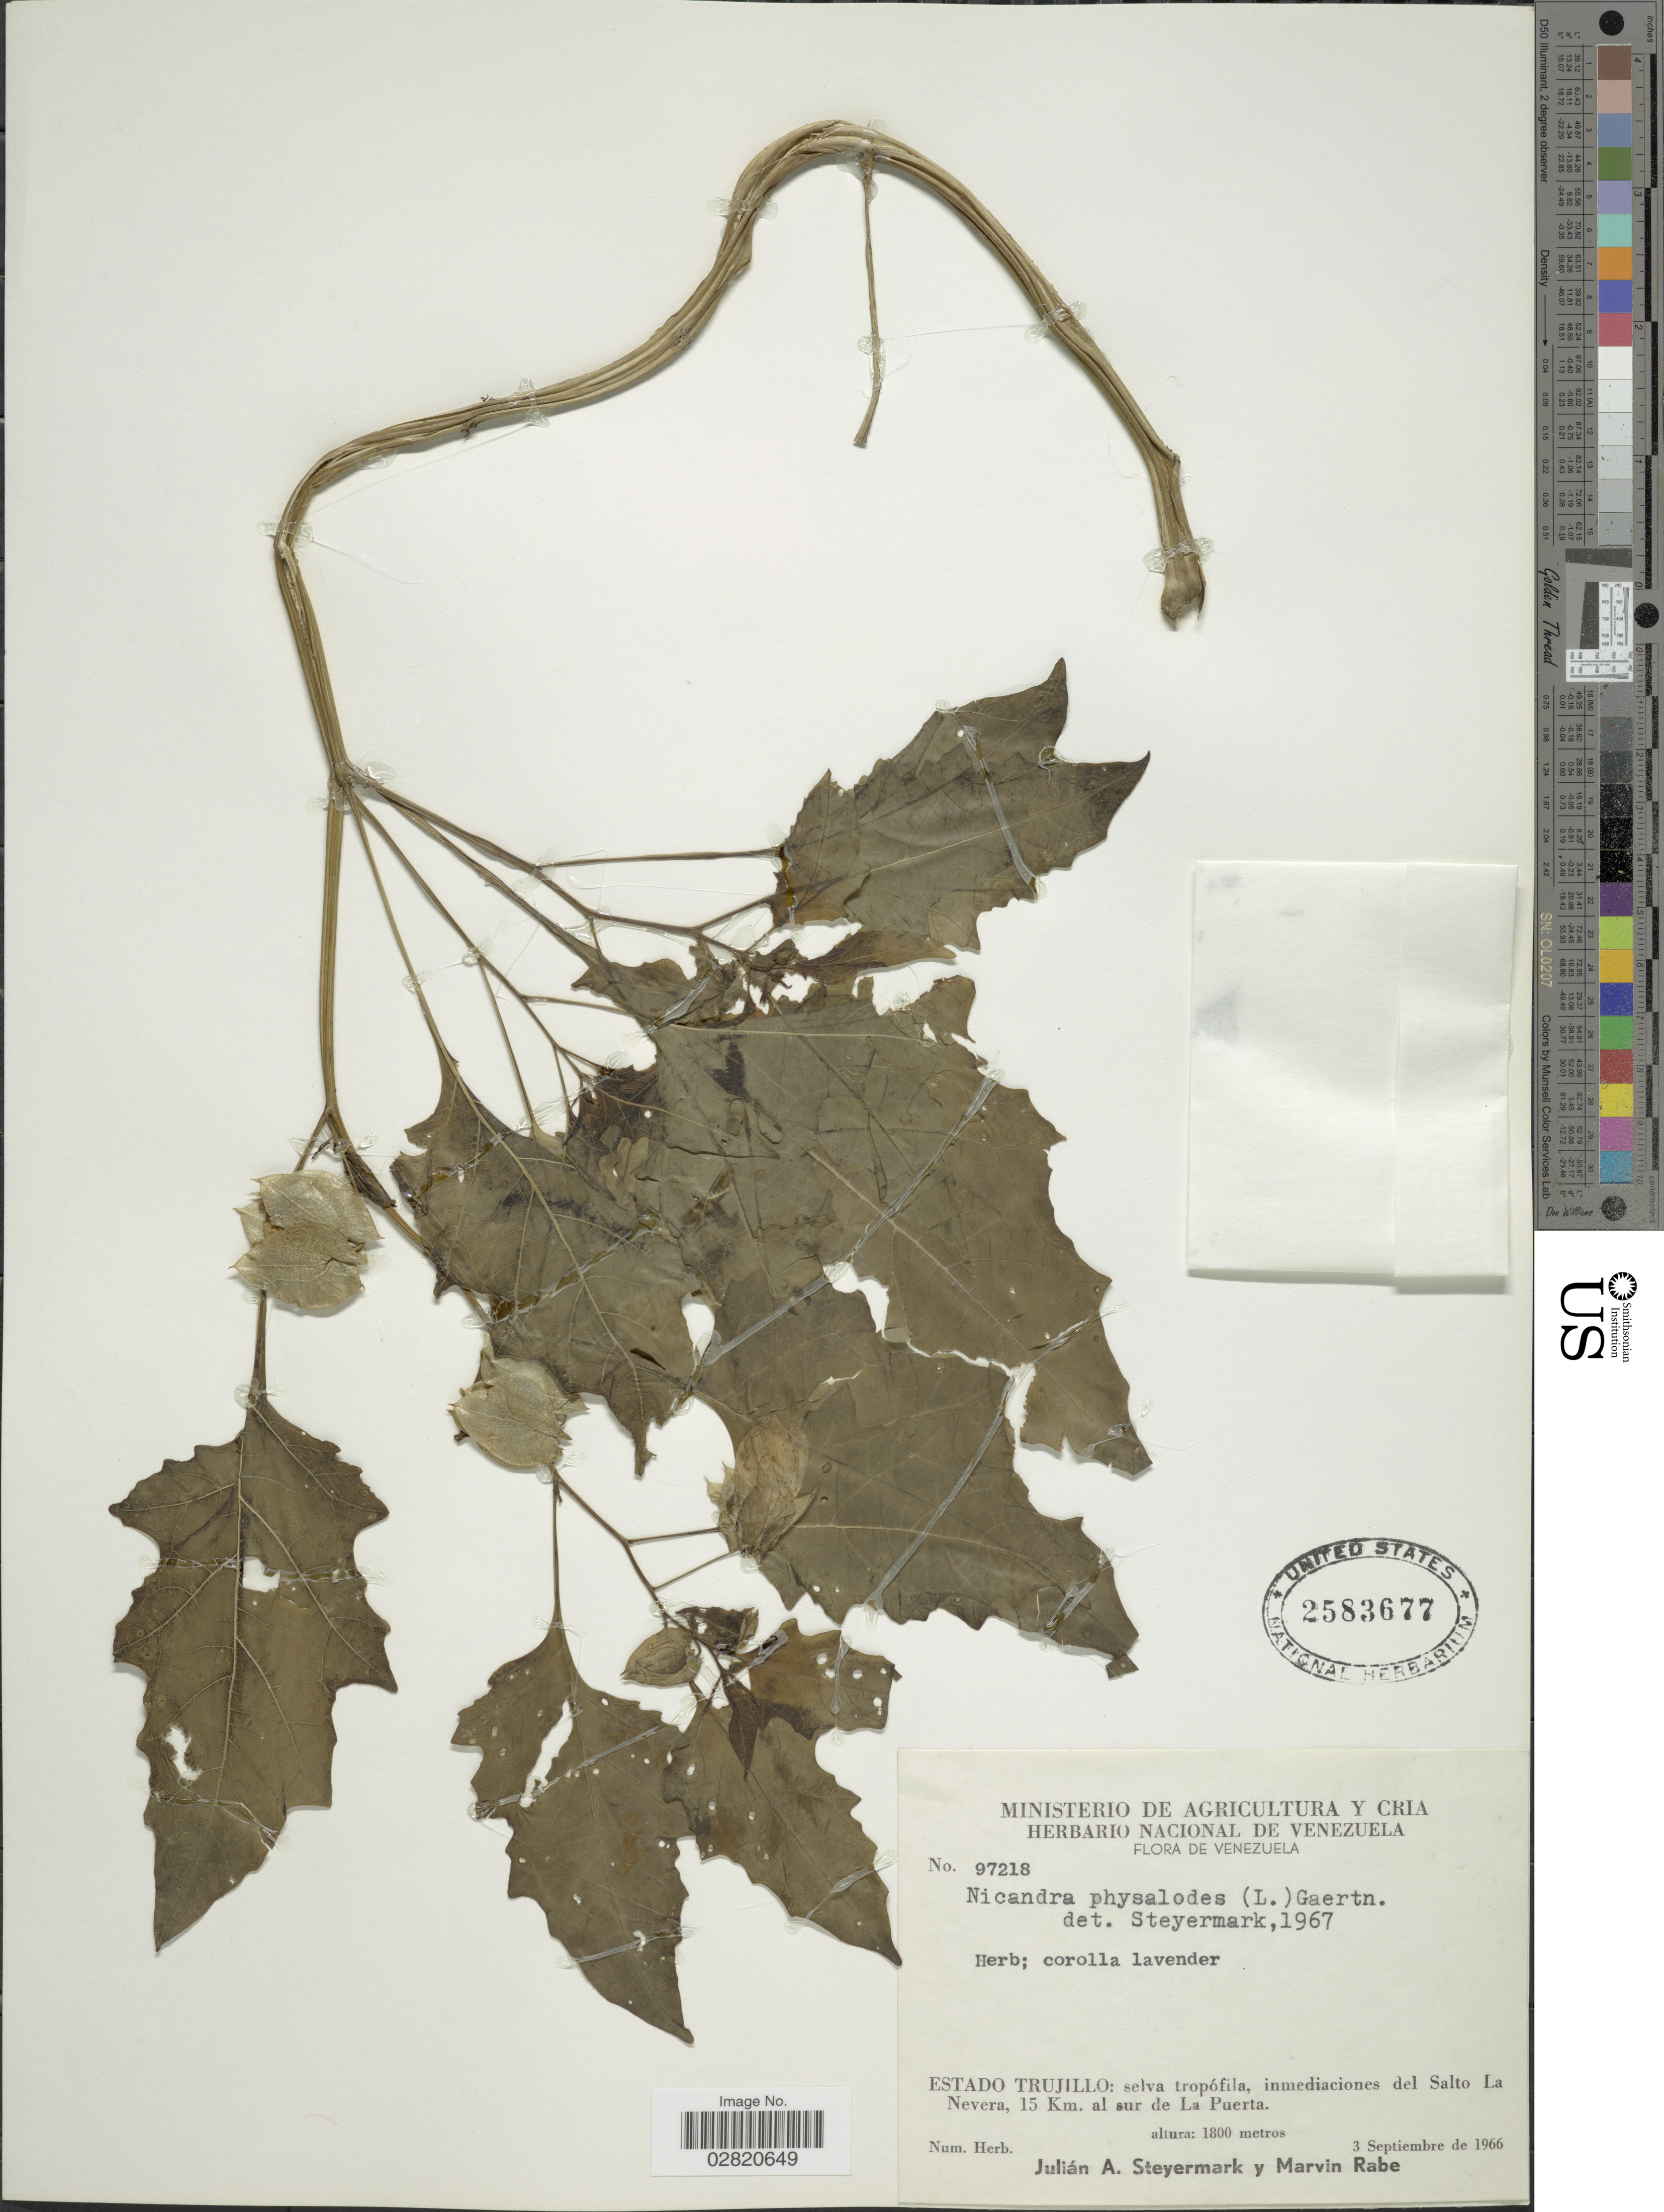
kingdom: Plantae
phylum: Tracheophyta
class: Magnoliopsida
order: Solanales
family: Solanaceae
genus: Nicandra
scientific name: Nicandra physalodes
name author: (L.) Gaertn.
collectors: J. Steyermark & M. Rabe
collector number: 97218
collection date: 1966-09-03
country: Venezuela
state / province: Trujillo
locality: Selva tropófila, inmediaciones del Salto La Nevera, 15 Km. al sur de La Puerta.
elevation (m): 1800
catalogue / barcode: US 2583677